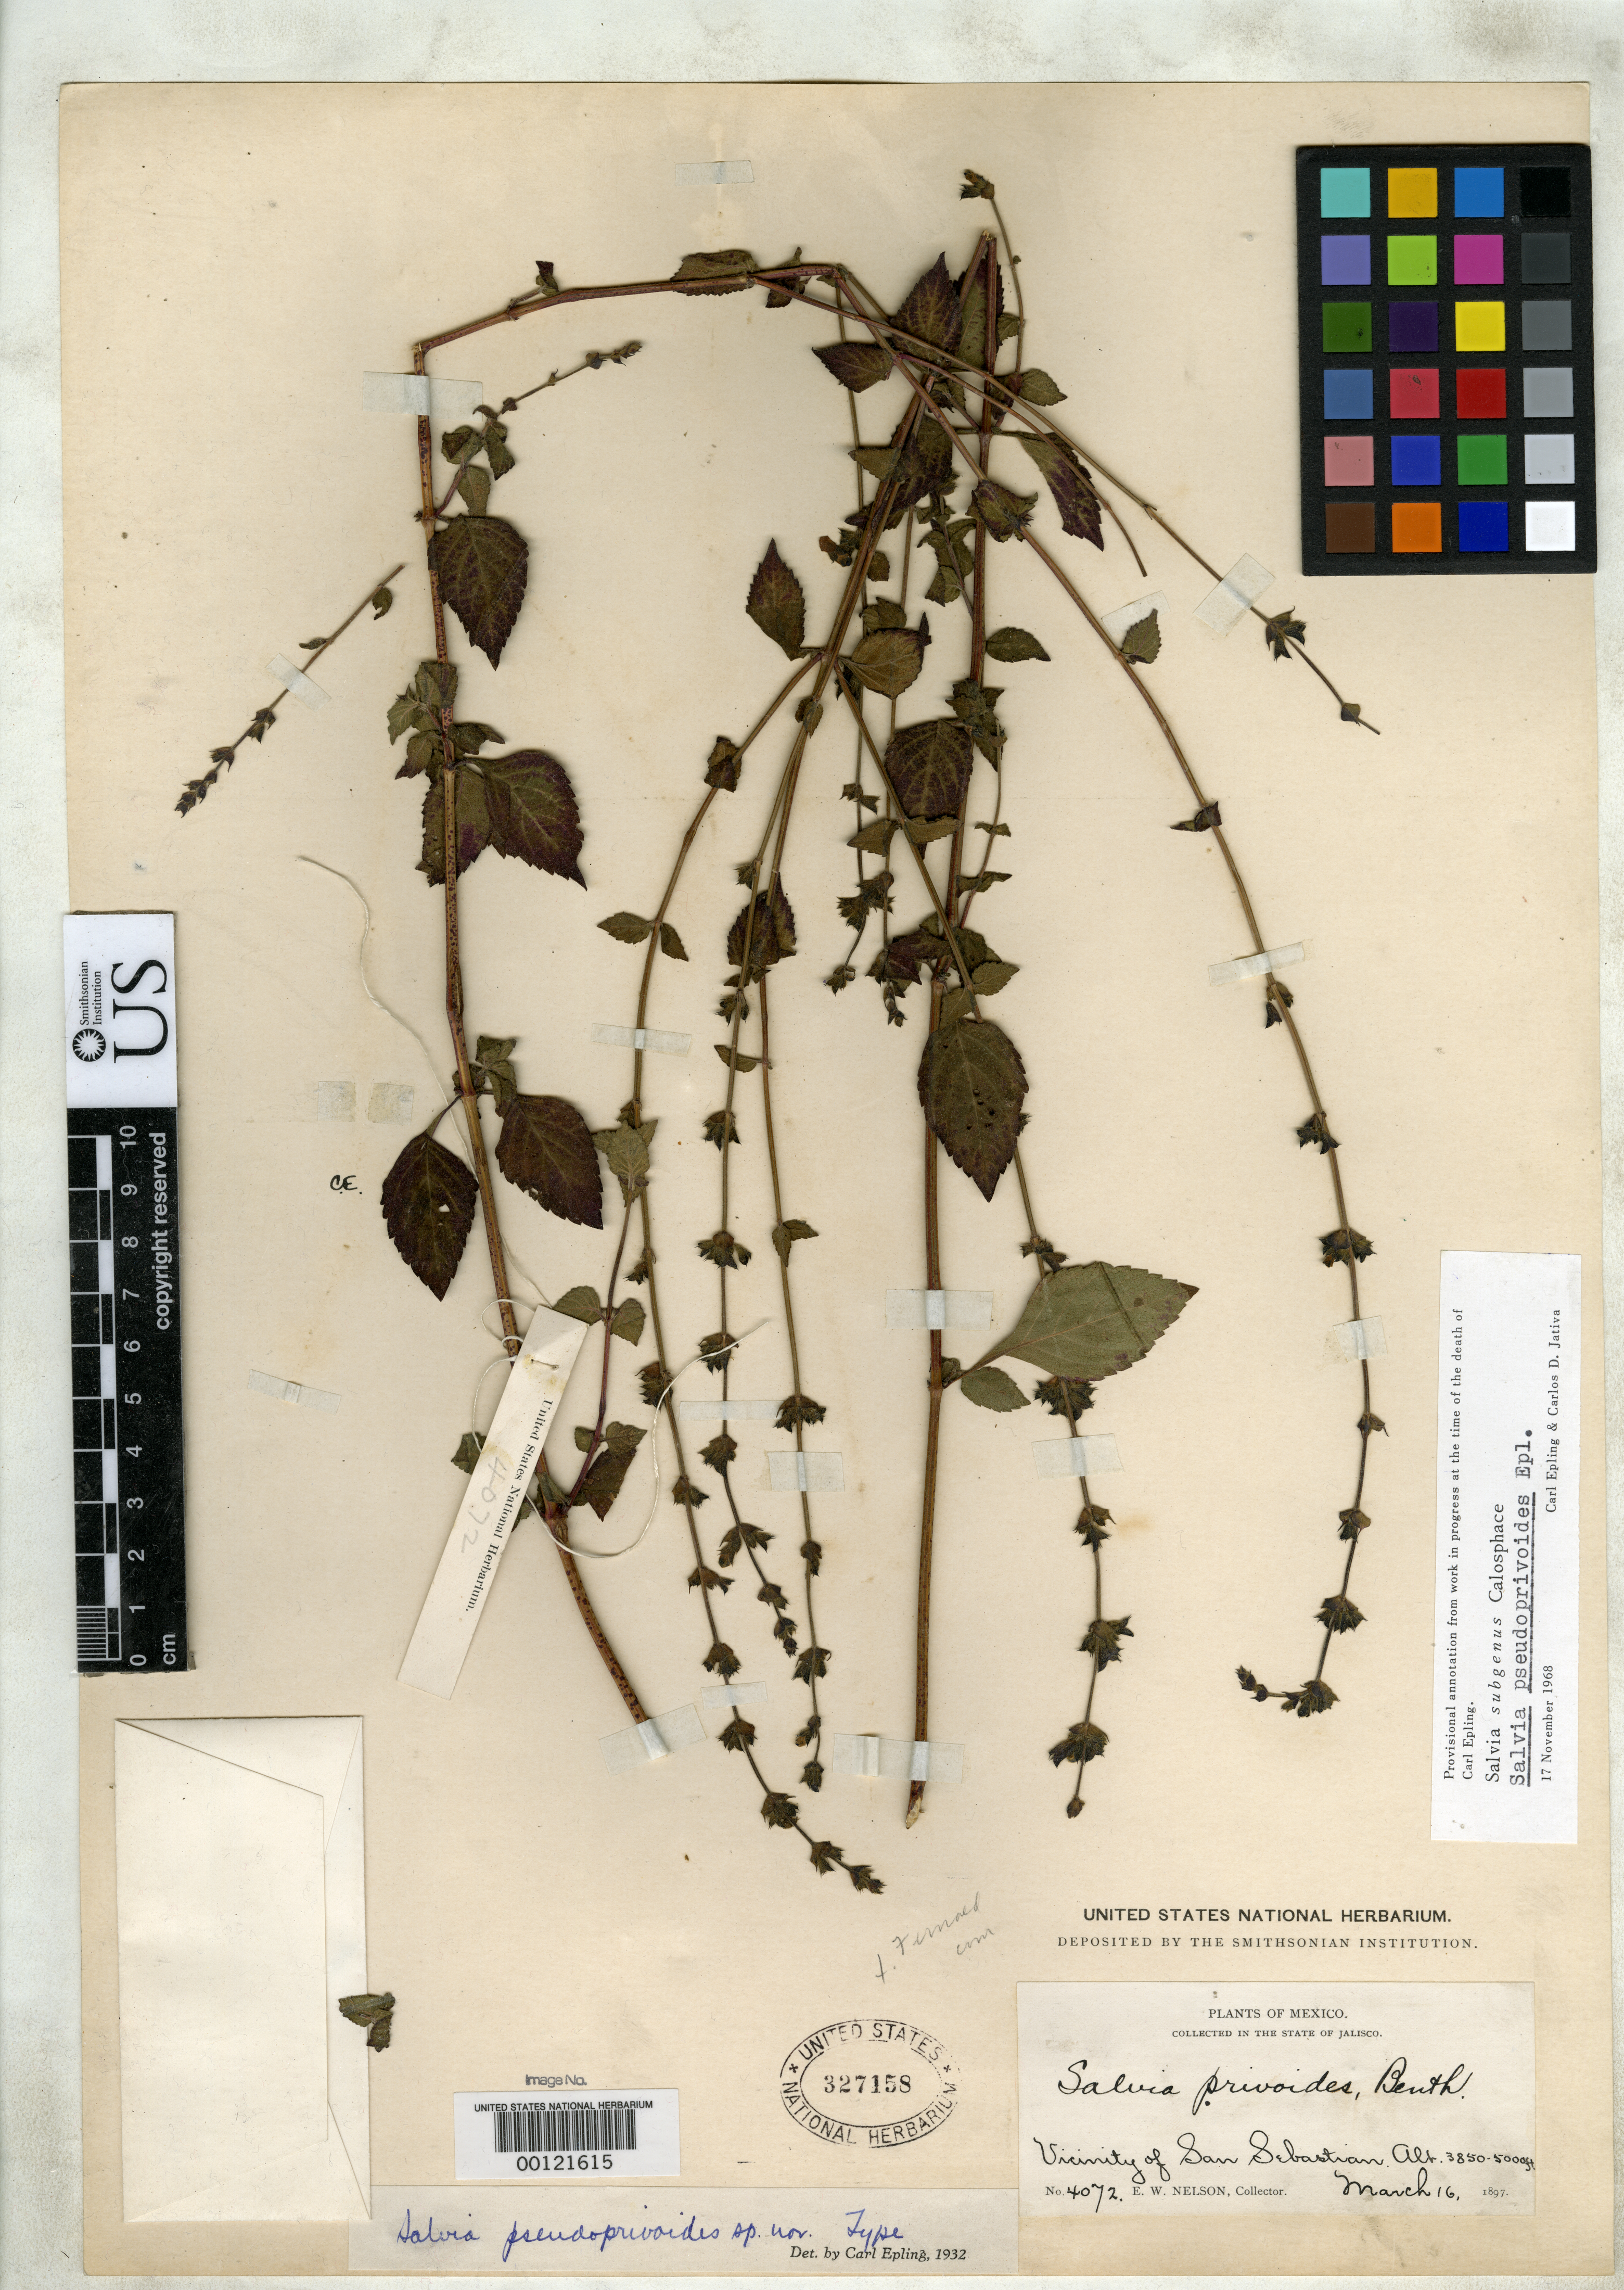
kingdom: Plantae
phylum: Tracheophyta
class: Magnoliopsida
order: Lamiales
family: Lamiaceae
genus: Salvia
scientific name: Salvia pseudoprivoides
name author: Epling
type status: Holotype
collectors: E. W. Nelson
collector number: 4072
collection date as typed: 16 Mar 1897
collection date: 1897-03-16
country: Mexico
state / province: Jalisco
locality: Vicinity of San Sebastian.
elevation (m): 1173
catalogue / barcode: US 327158